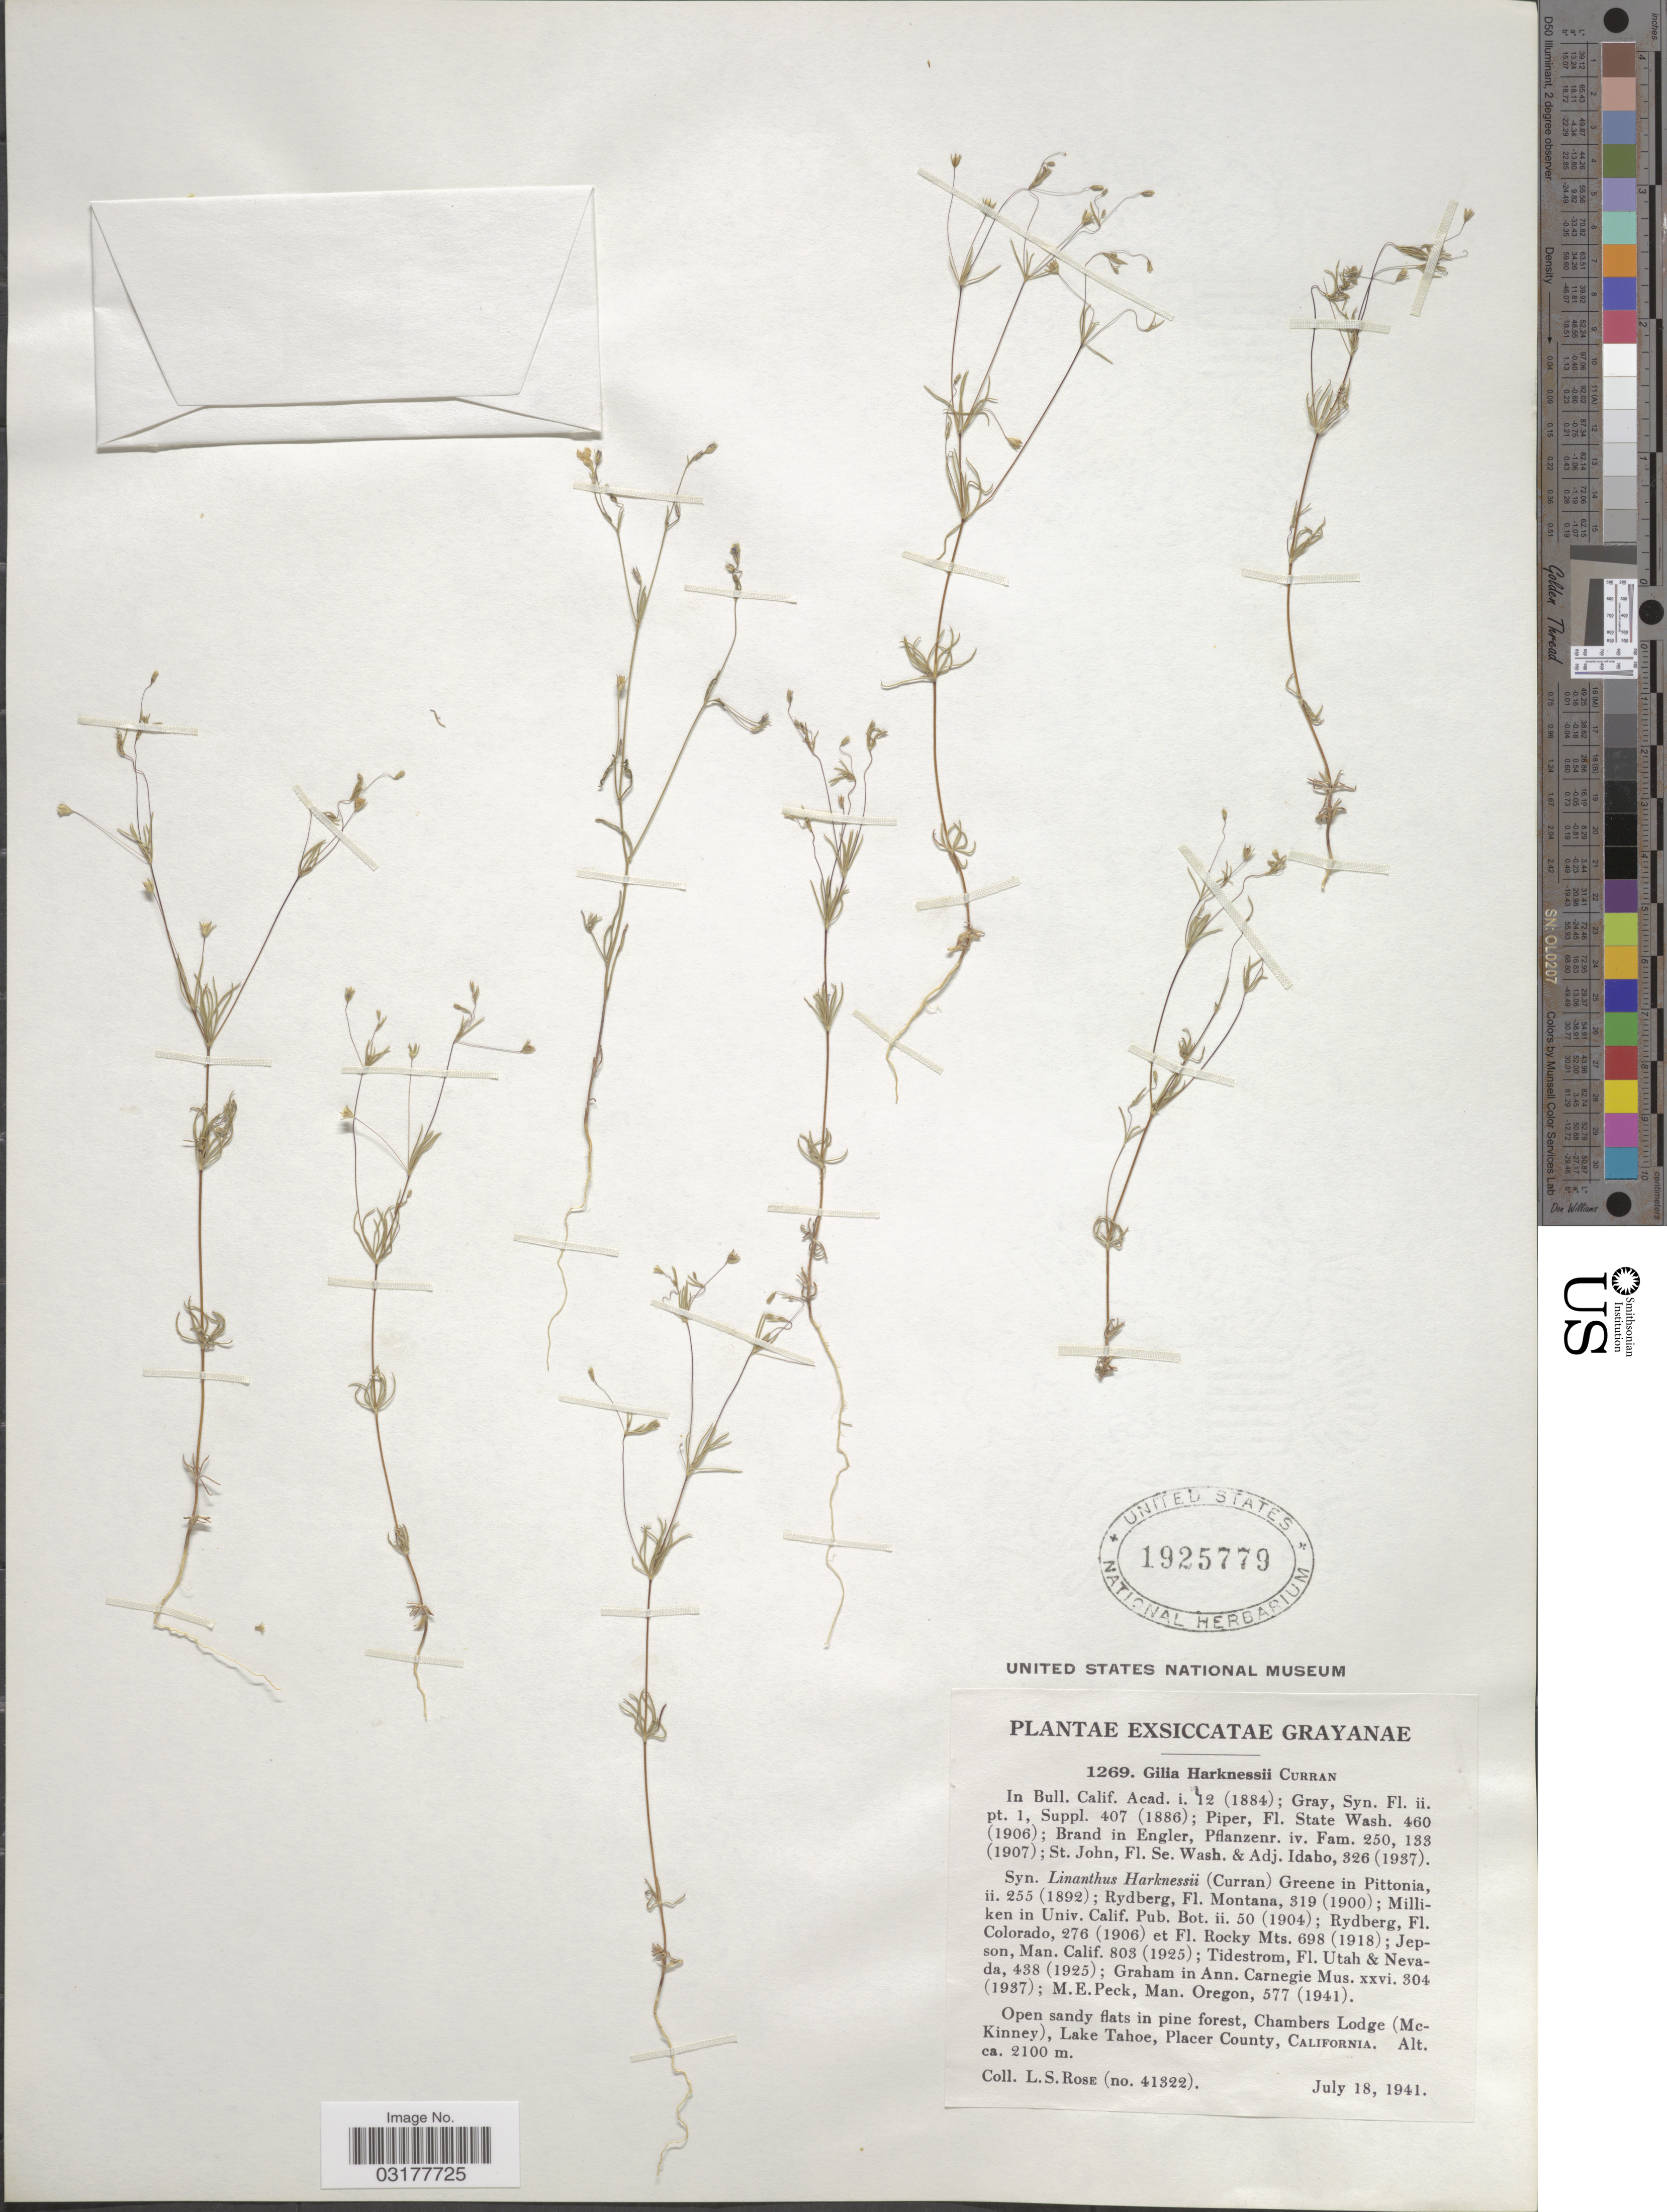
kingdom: Plantae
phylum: Tracheophyta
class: Magnoliopsida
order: Ericales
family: Polemoniaceae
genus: Leptosiphon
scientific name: Leptosiphon septentrionalis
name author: (H. Mason) J.M. Porter & L.A. Johnson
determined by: Strong, Mark T., (BOT), Smithsonian Institution - National Museum of Natural History (UNITED STATES)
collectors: L. S. Rose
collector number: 41322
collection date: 1941-07-18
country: United States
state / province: California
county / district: Placer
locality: Chambers Lodge (McKinney), Lake Tahoe, Placer County.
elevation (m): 2100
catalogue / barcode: US 1925779